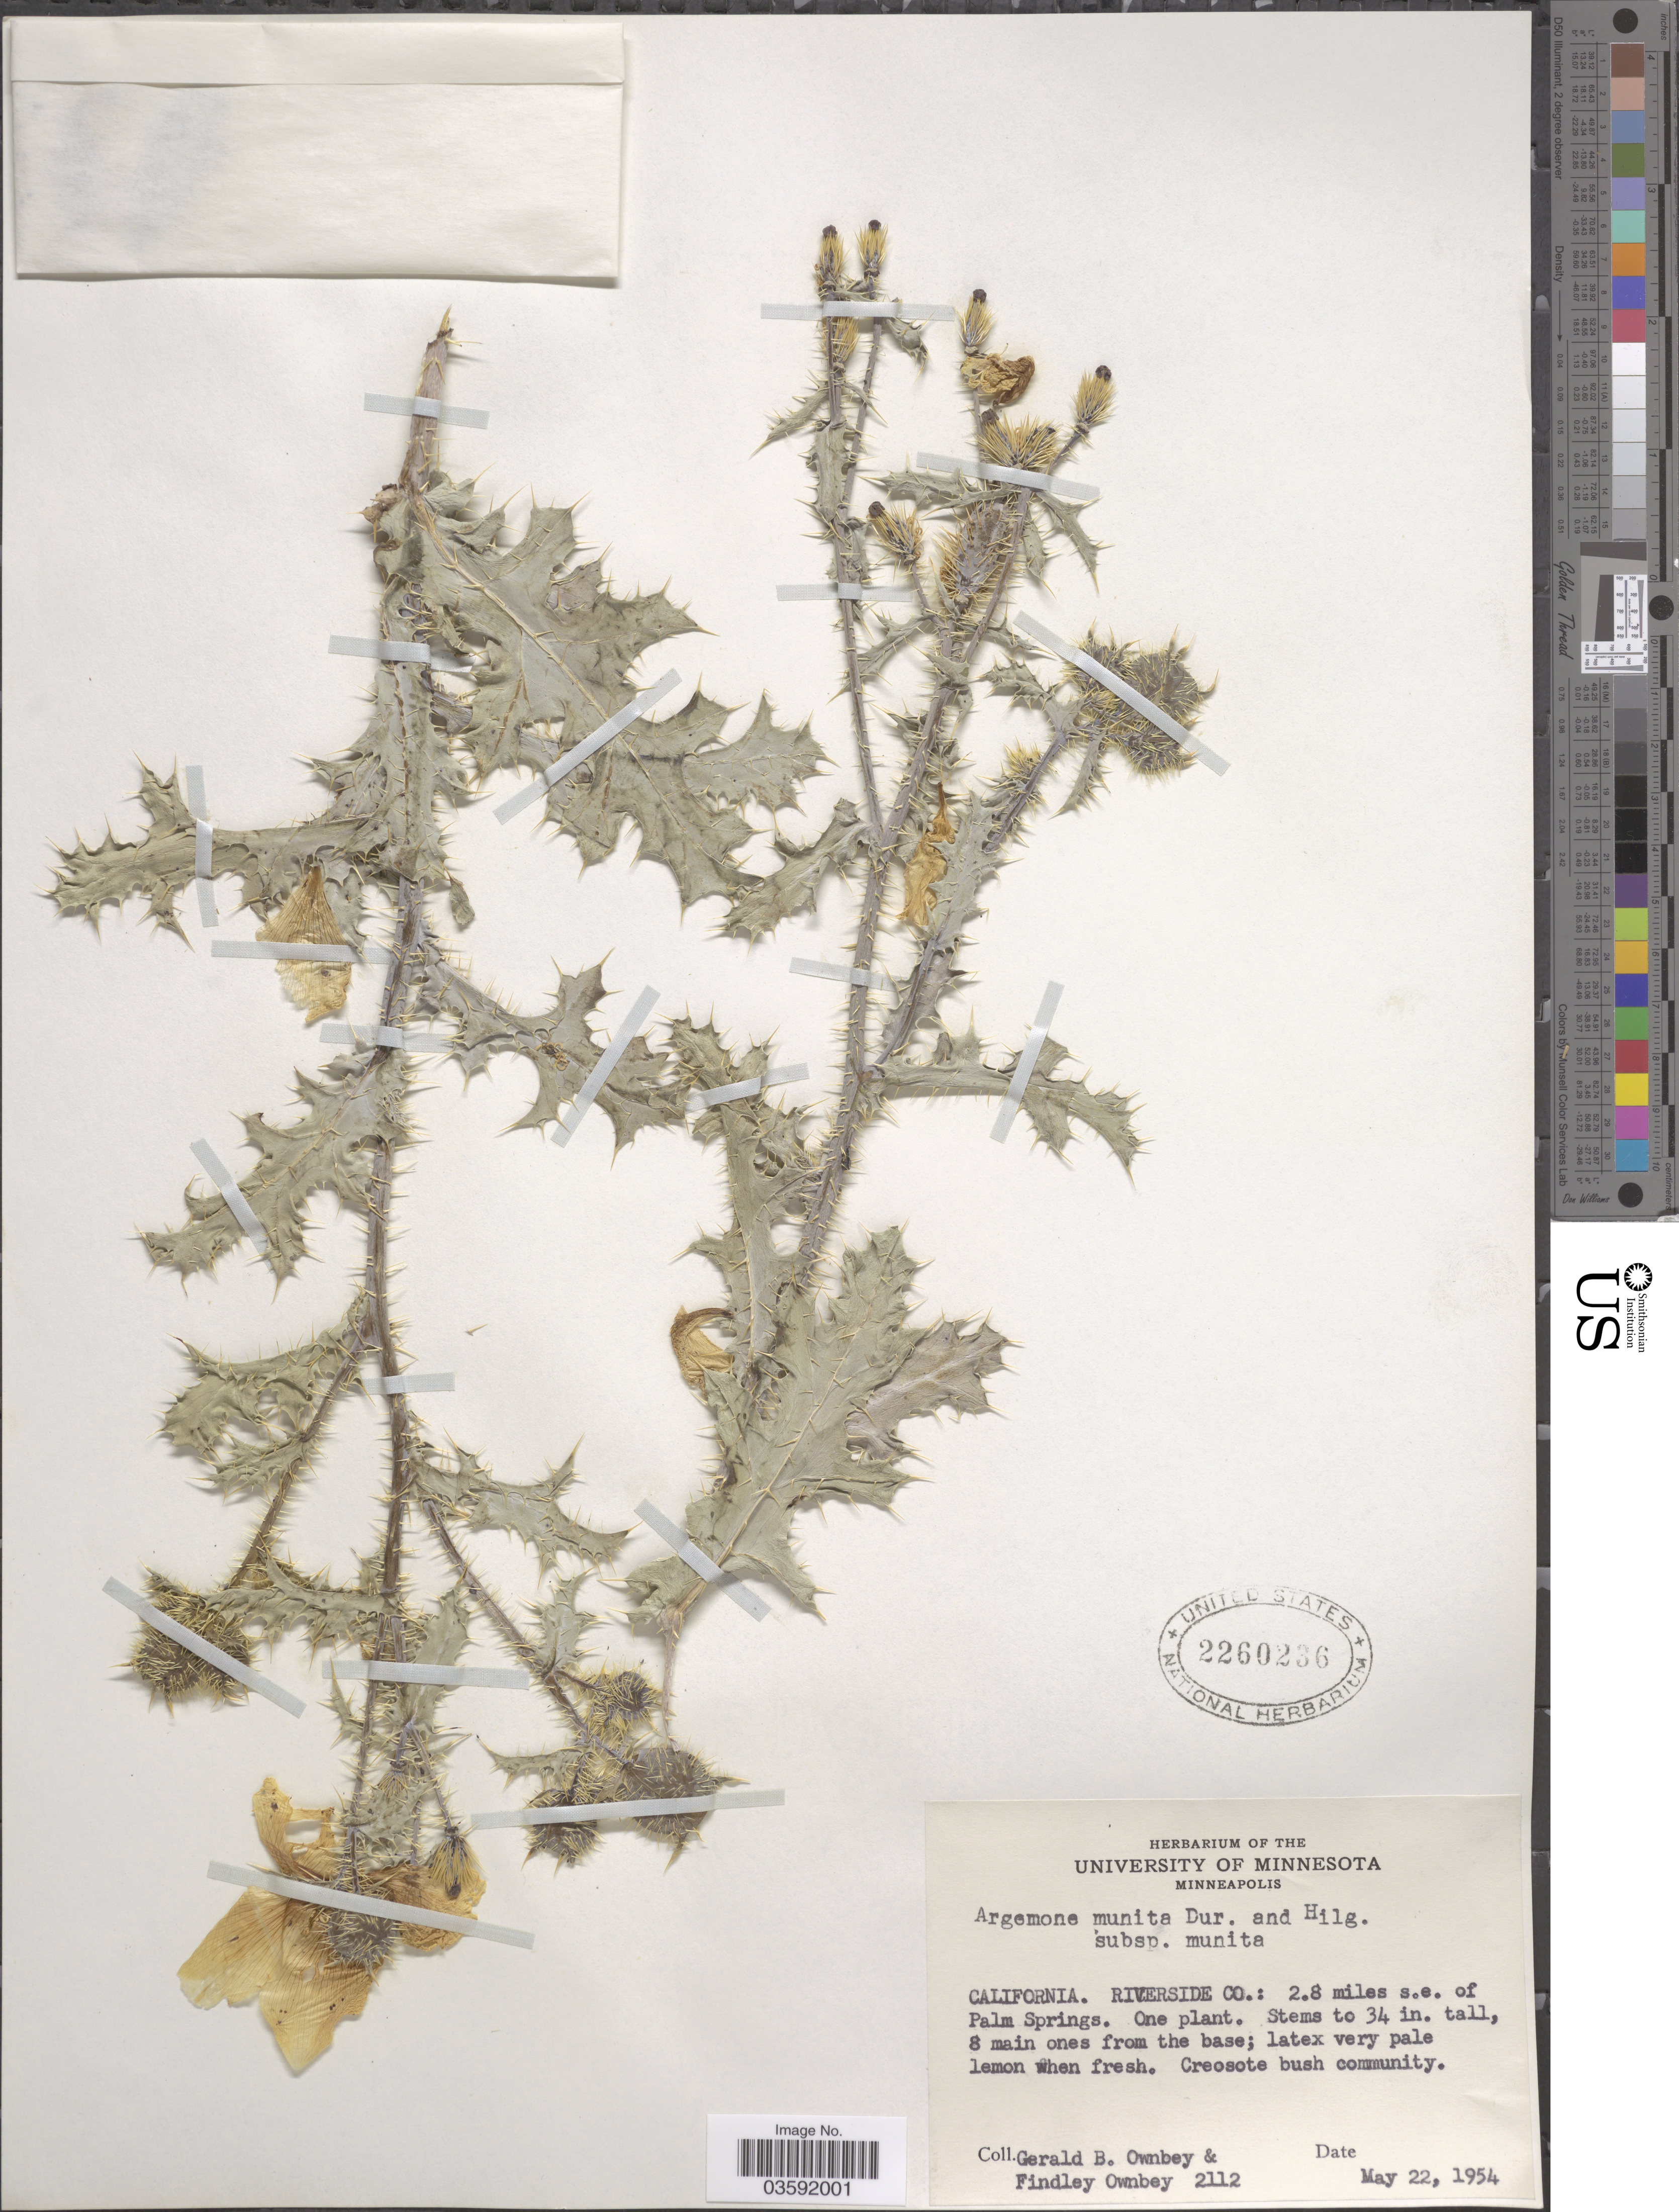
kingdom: Plantae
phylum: Tracheophyta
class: Magnoliopsida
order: Ranunculales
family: Papaveraceae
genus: Argemone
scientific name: Argemone munita subsp. munita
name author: Durand & Hilg.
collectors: G. B. Ownbey & F. Ownbey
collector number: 2112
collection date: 1954-05-22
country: United States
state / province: California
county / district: Riverside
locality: Riverside Co.: 2.8 miles s.e. of Palm Springs.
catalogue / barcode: US 2260236